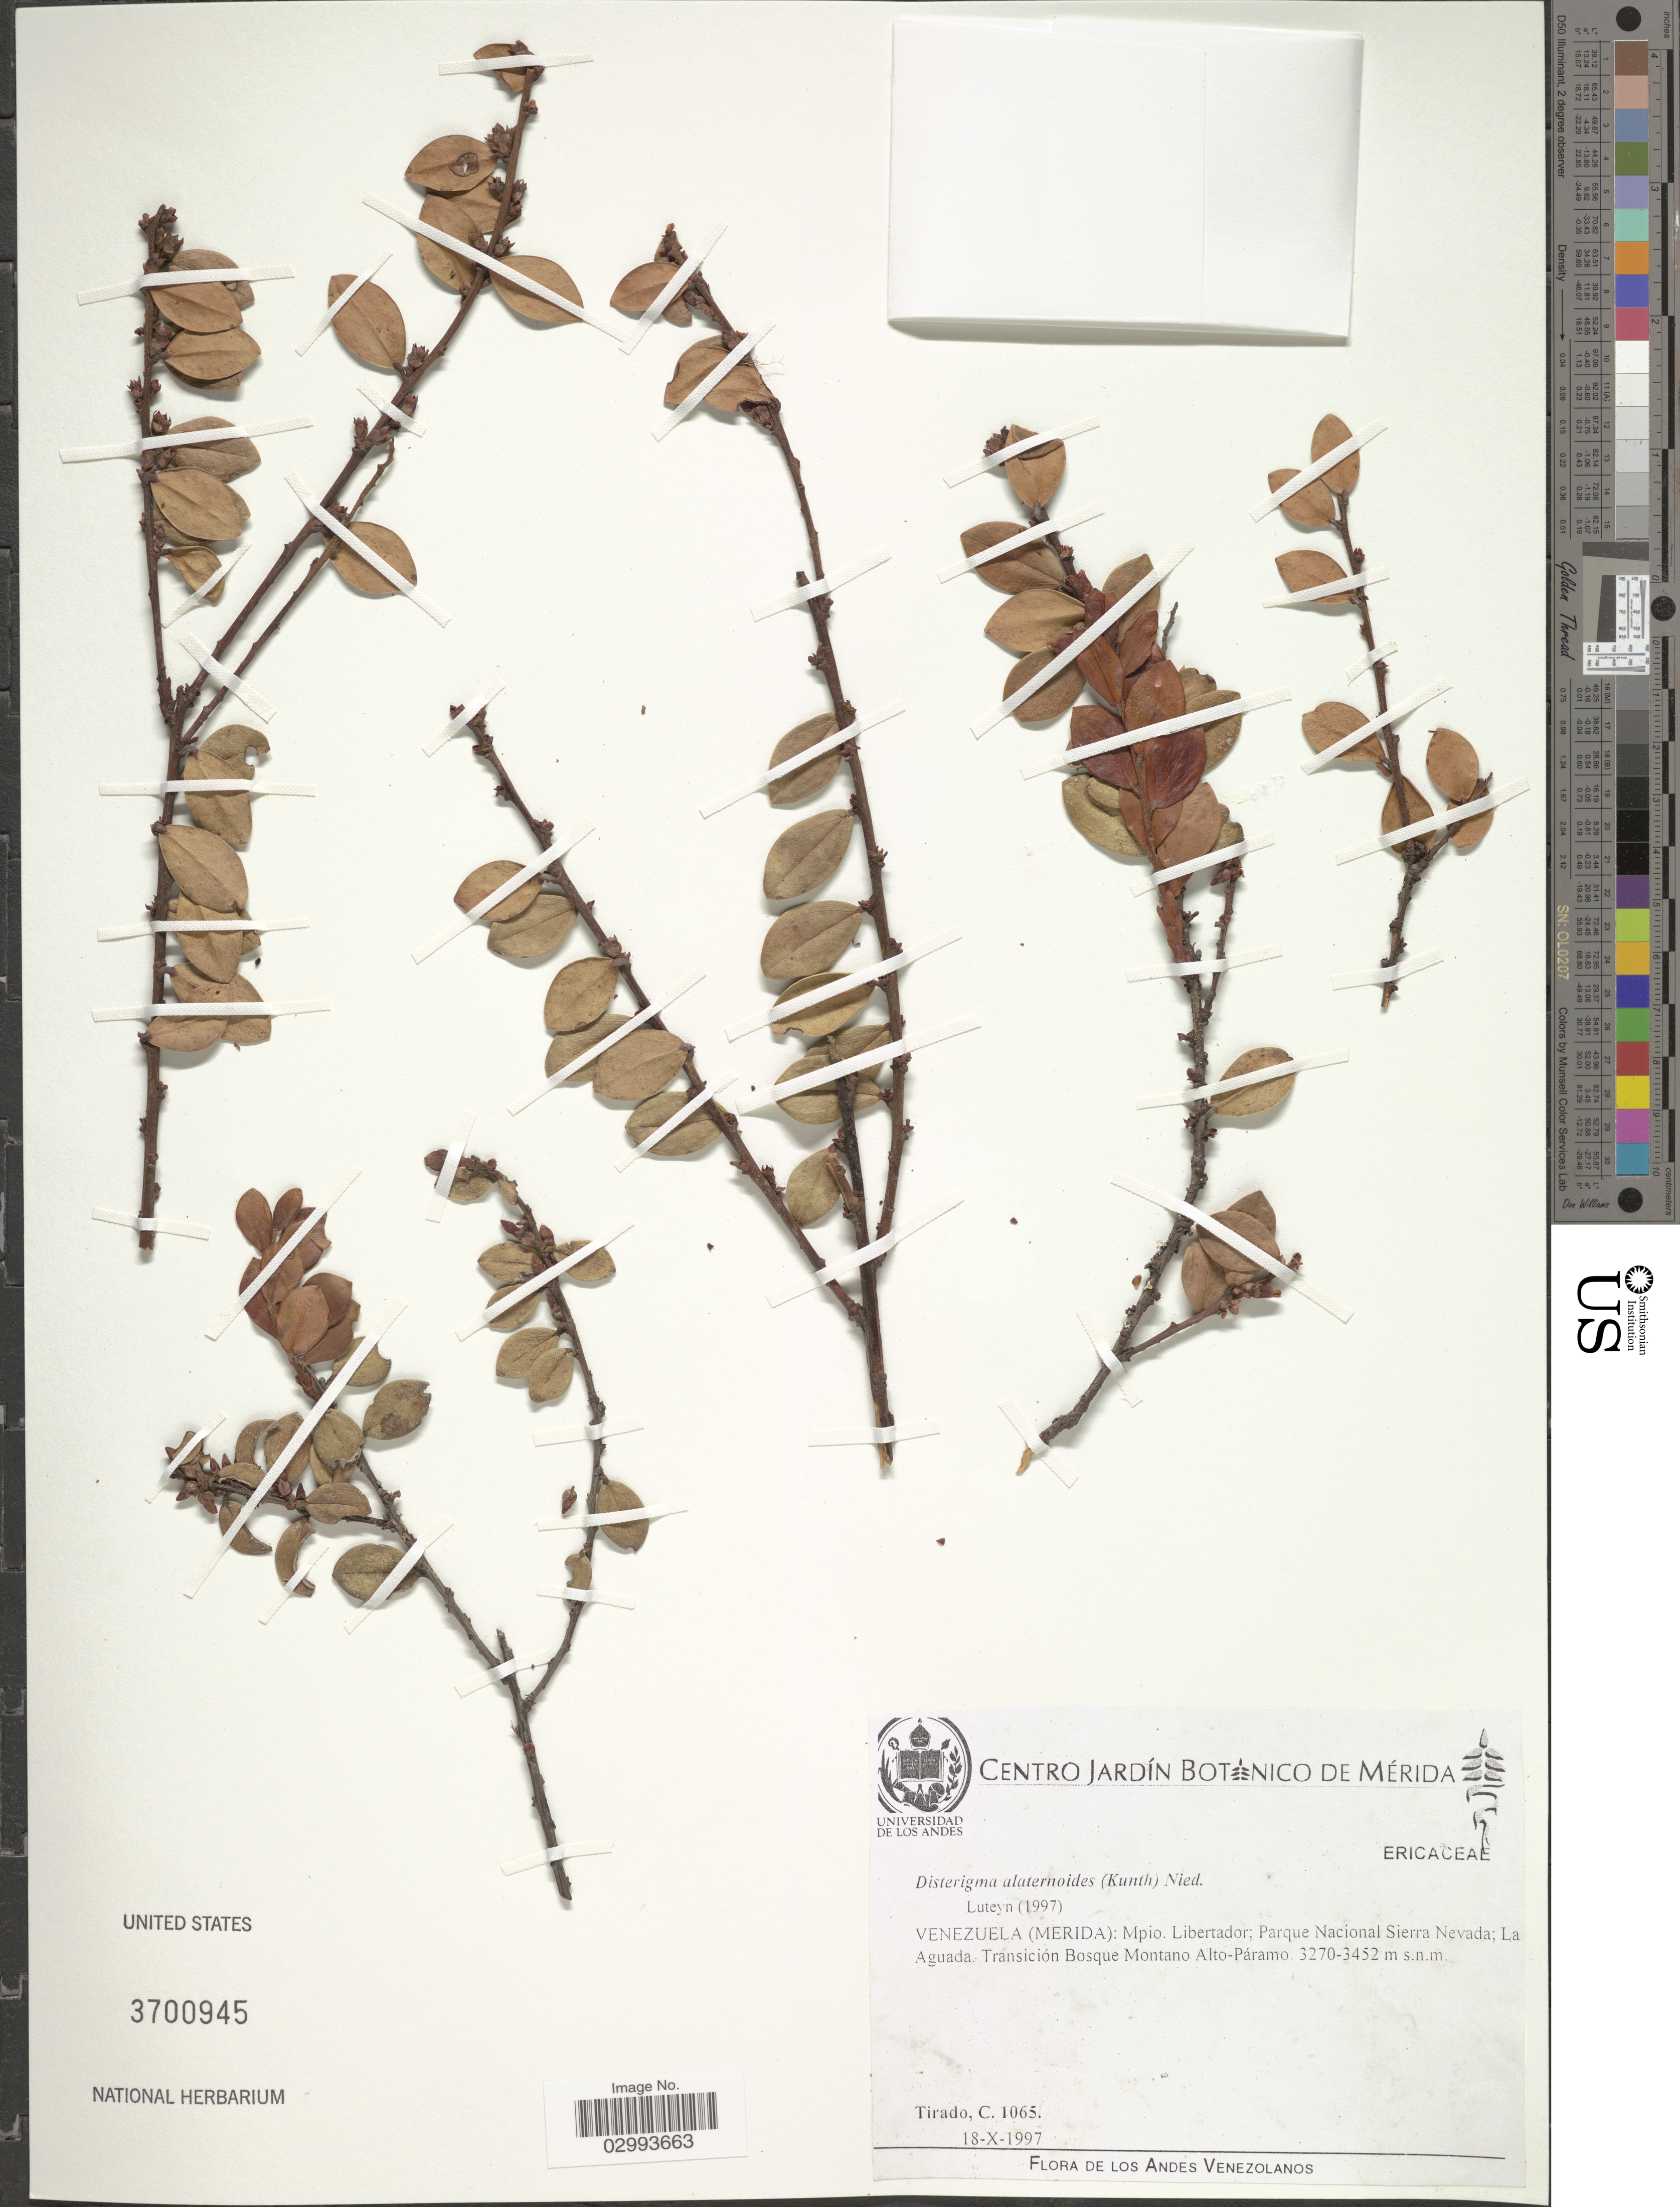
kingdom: Plantae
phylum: Tracheophyta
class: Magnoliopsida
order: Ericales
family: Ericaceae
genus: Disterigma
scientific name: Disterigma alaternoides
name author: (Kunth) Nied.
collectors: C. Tirado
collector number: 1065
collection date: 1997-10-18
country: Venezuela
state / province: Mérida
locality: Mpio. Libertador, Parque Nacional Sierra Nevada, La Aguada, Transición Bosque Montano Alto-Páramo.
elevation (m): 3270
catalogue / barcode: US 3700945